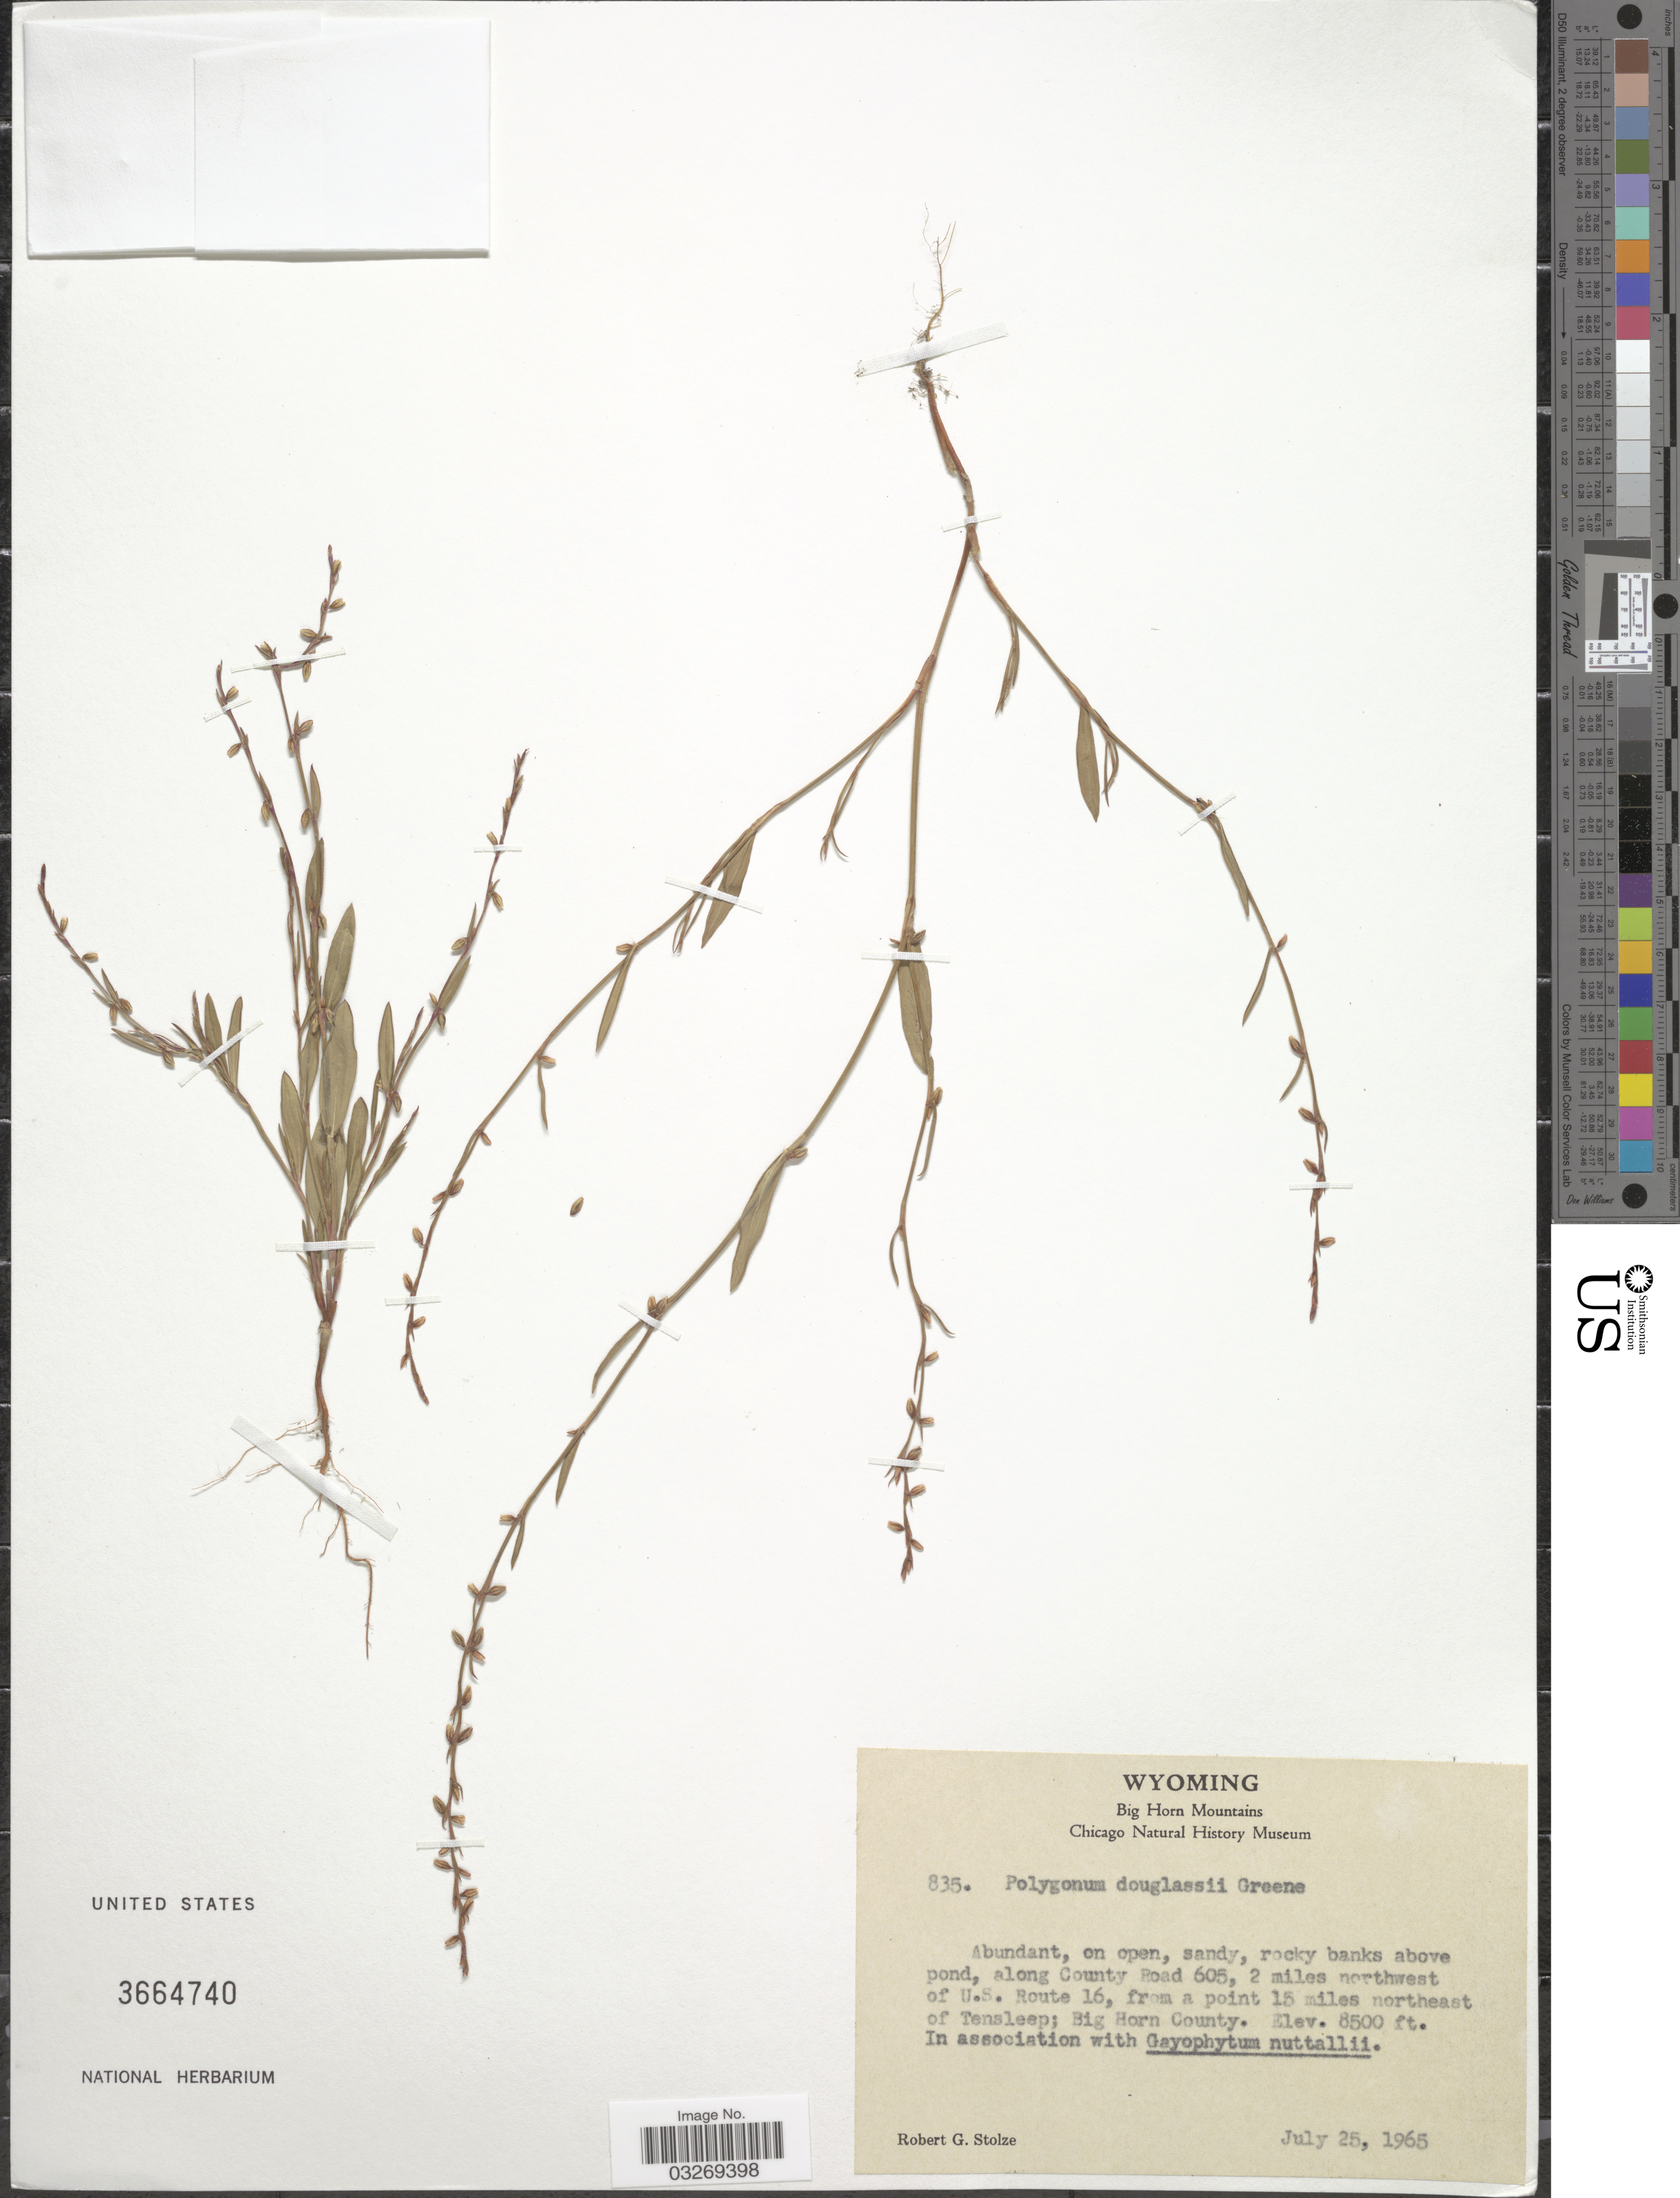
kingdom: Plantae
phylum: Tracheophyta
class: Magnoliopsida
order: Caryophyllales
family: Polygonaceae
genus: Polygonum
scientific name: Polygonum douglasii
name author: Greene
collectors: R. G. Stolze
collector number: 835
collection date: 1965-07-25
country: United States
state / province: Wyoming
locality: Big Horn Mountains, along County Road 605, 2 miles northwest of U.S. Route 16, from a point 15 miles northeast of Tensleep; Big Horn County.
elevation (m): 2591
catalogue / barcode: US 3664740